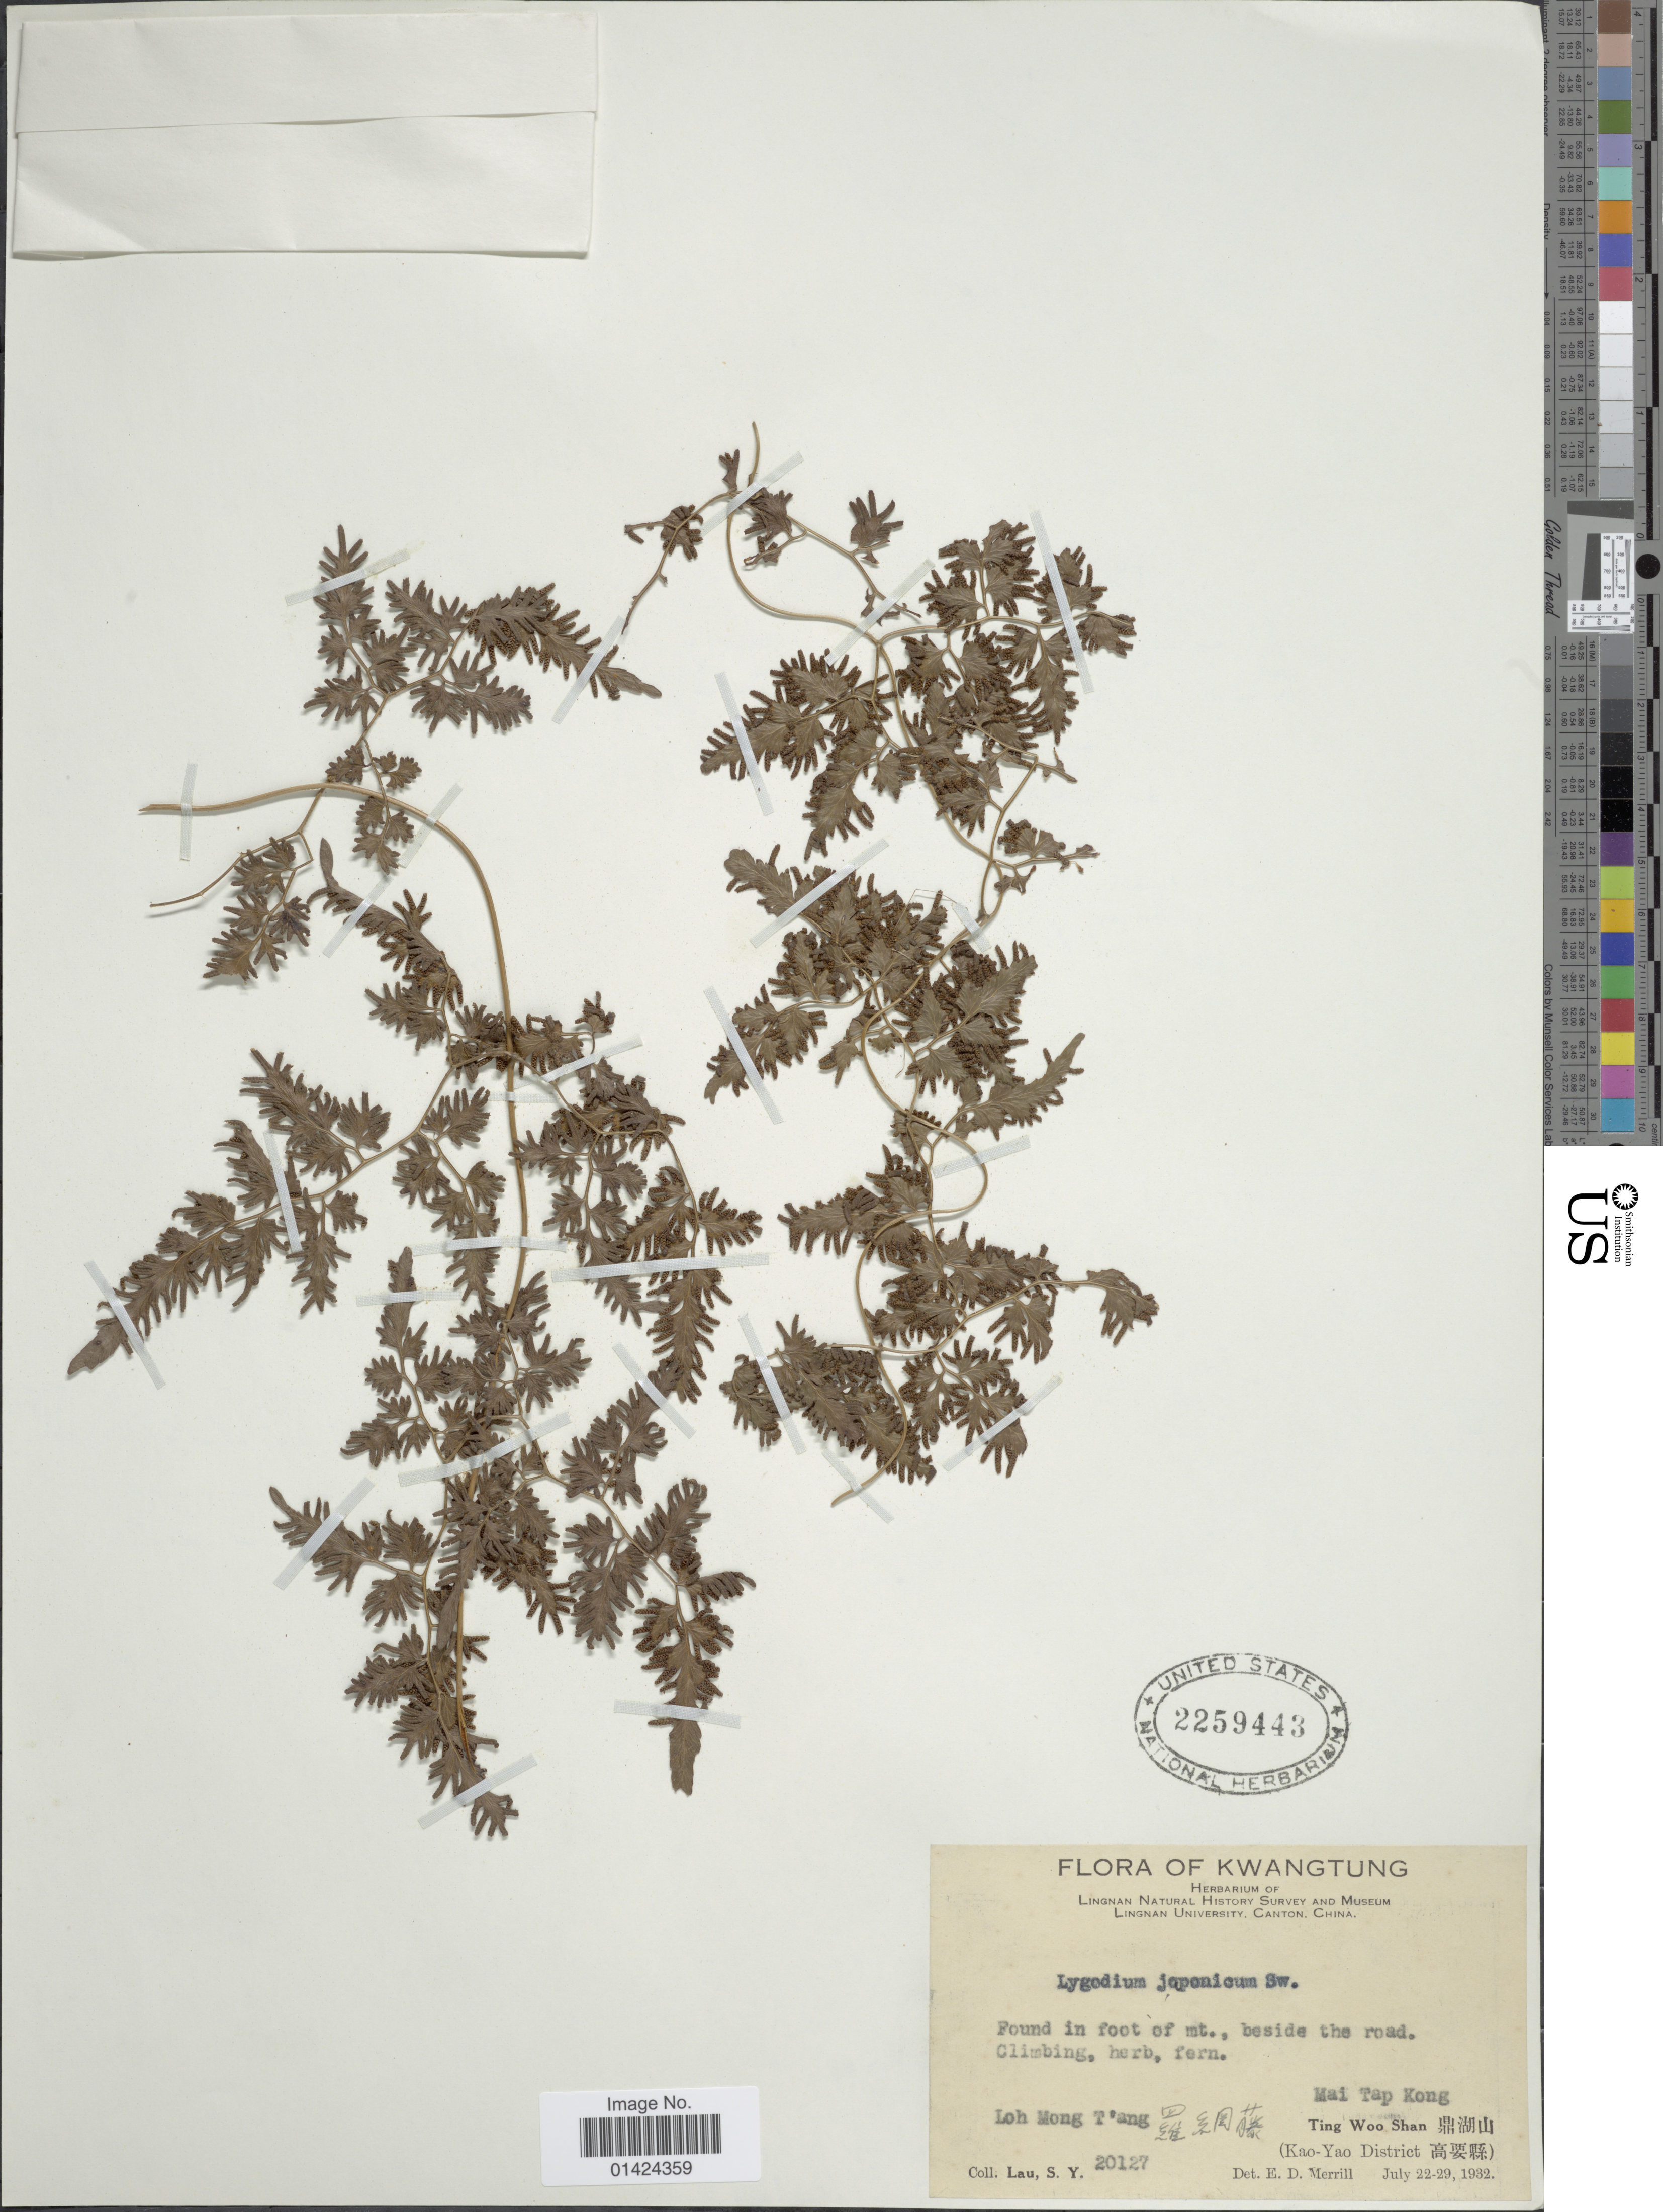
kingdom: Plantae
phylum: Tracheophyta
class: Polypodiopsida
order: Schizaeales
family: Lygodiaceae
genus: Lygodium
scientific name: Lygodium japonicum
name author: (Thunb.) Sw.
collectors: S. Y. Lau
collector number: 20127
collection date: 1932-07-22/1932-07-29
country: China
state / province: Guangdong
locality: Kwangtung. Loh Mong T'ang. Mai Tap Kong. Ting Woo Shan (Kao-Yao District).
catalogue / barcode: US 2259443